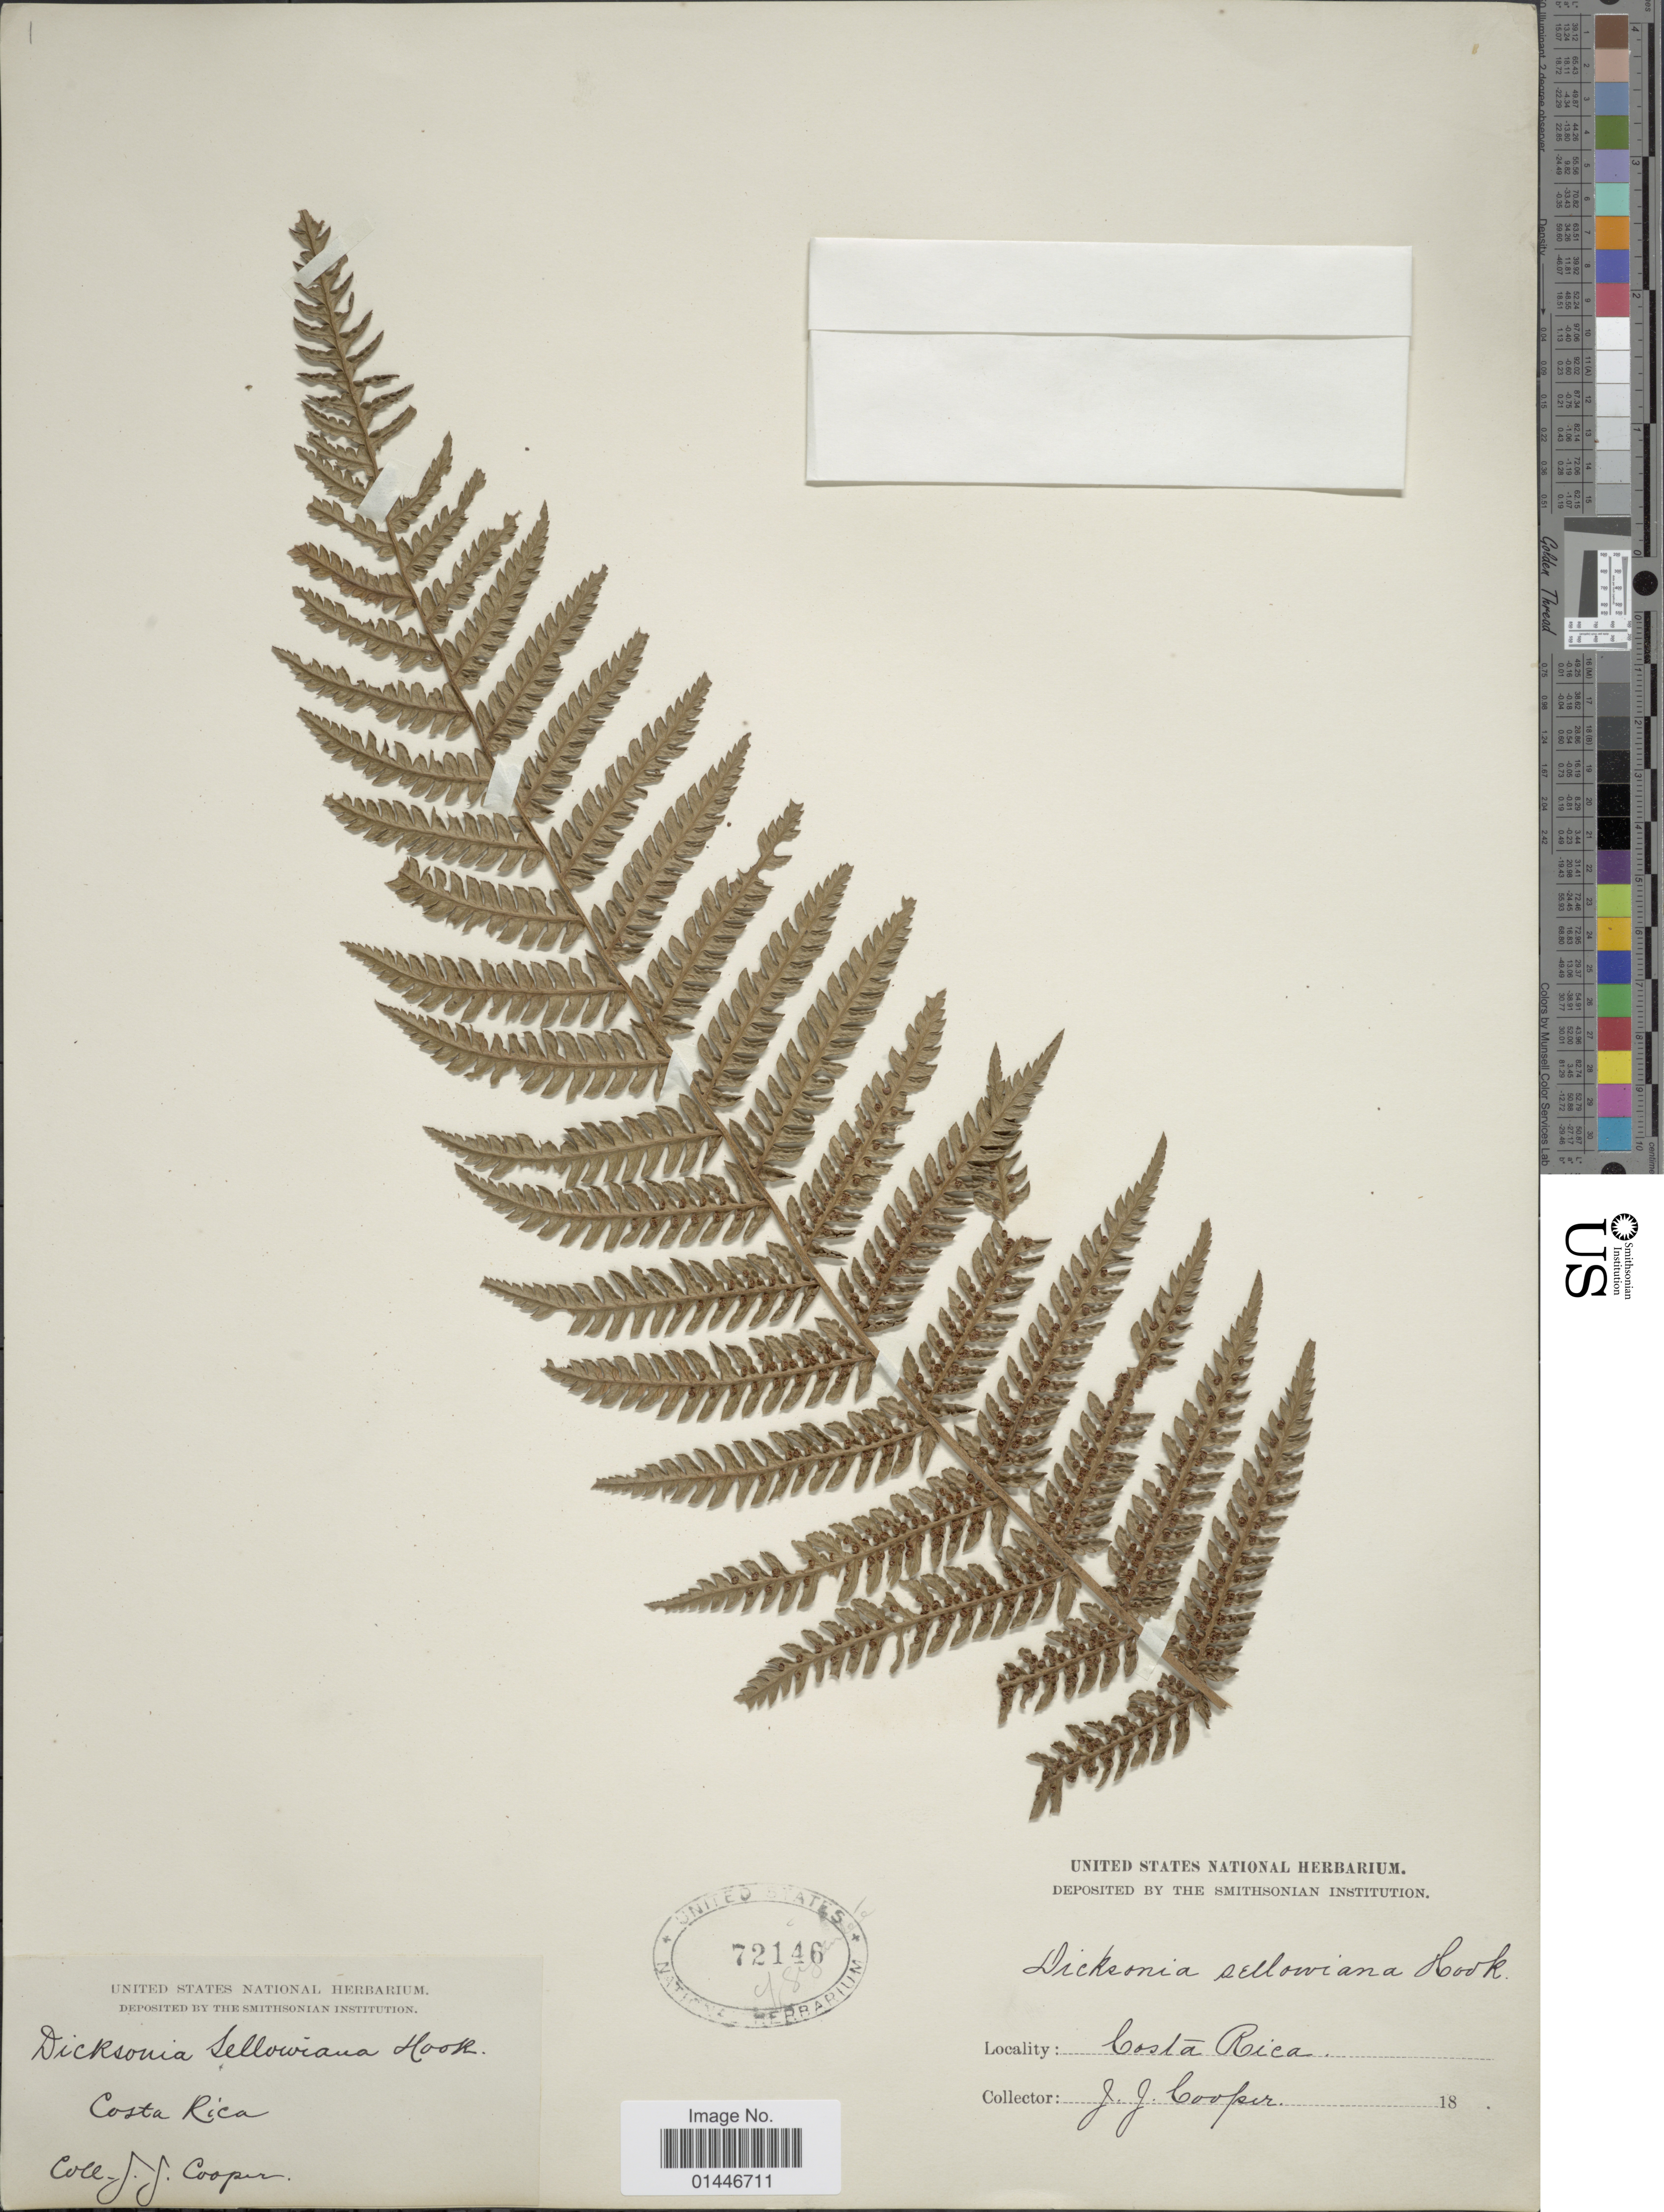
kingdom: Plantae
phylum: Tracheophyta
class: Polypodiopsida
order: Cyatheales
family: Dicksoniaceae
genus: Dicksonia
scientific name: Dicksonia karsteniana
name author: Klotzsch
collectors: J. J. Cooper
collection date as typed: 18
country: Costa Rica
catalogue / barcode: US 72146